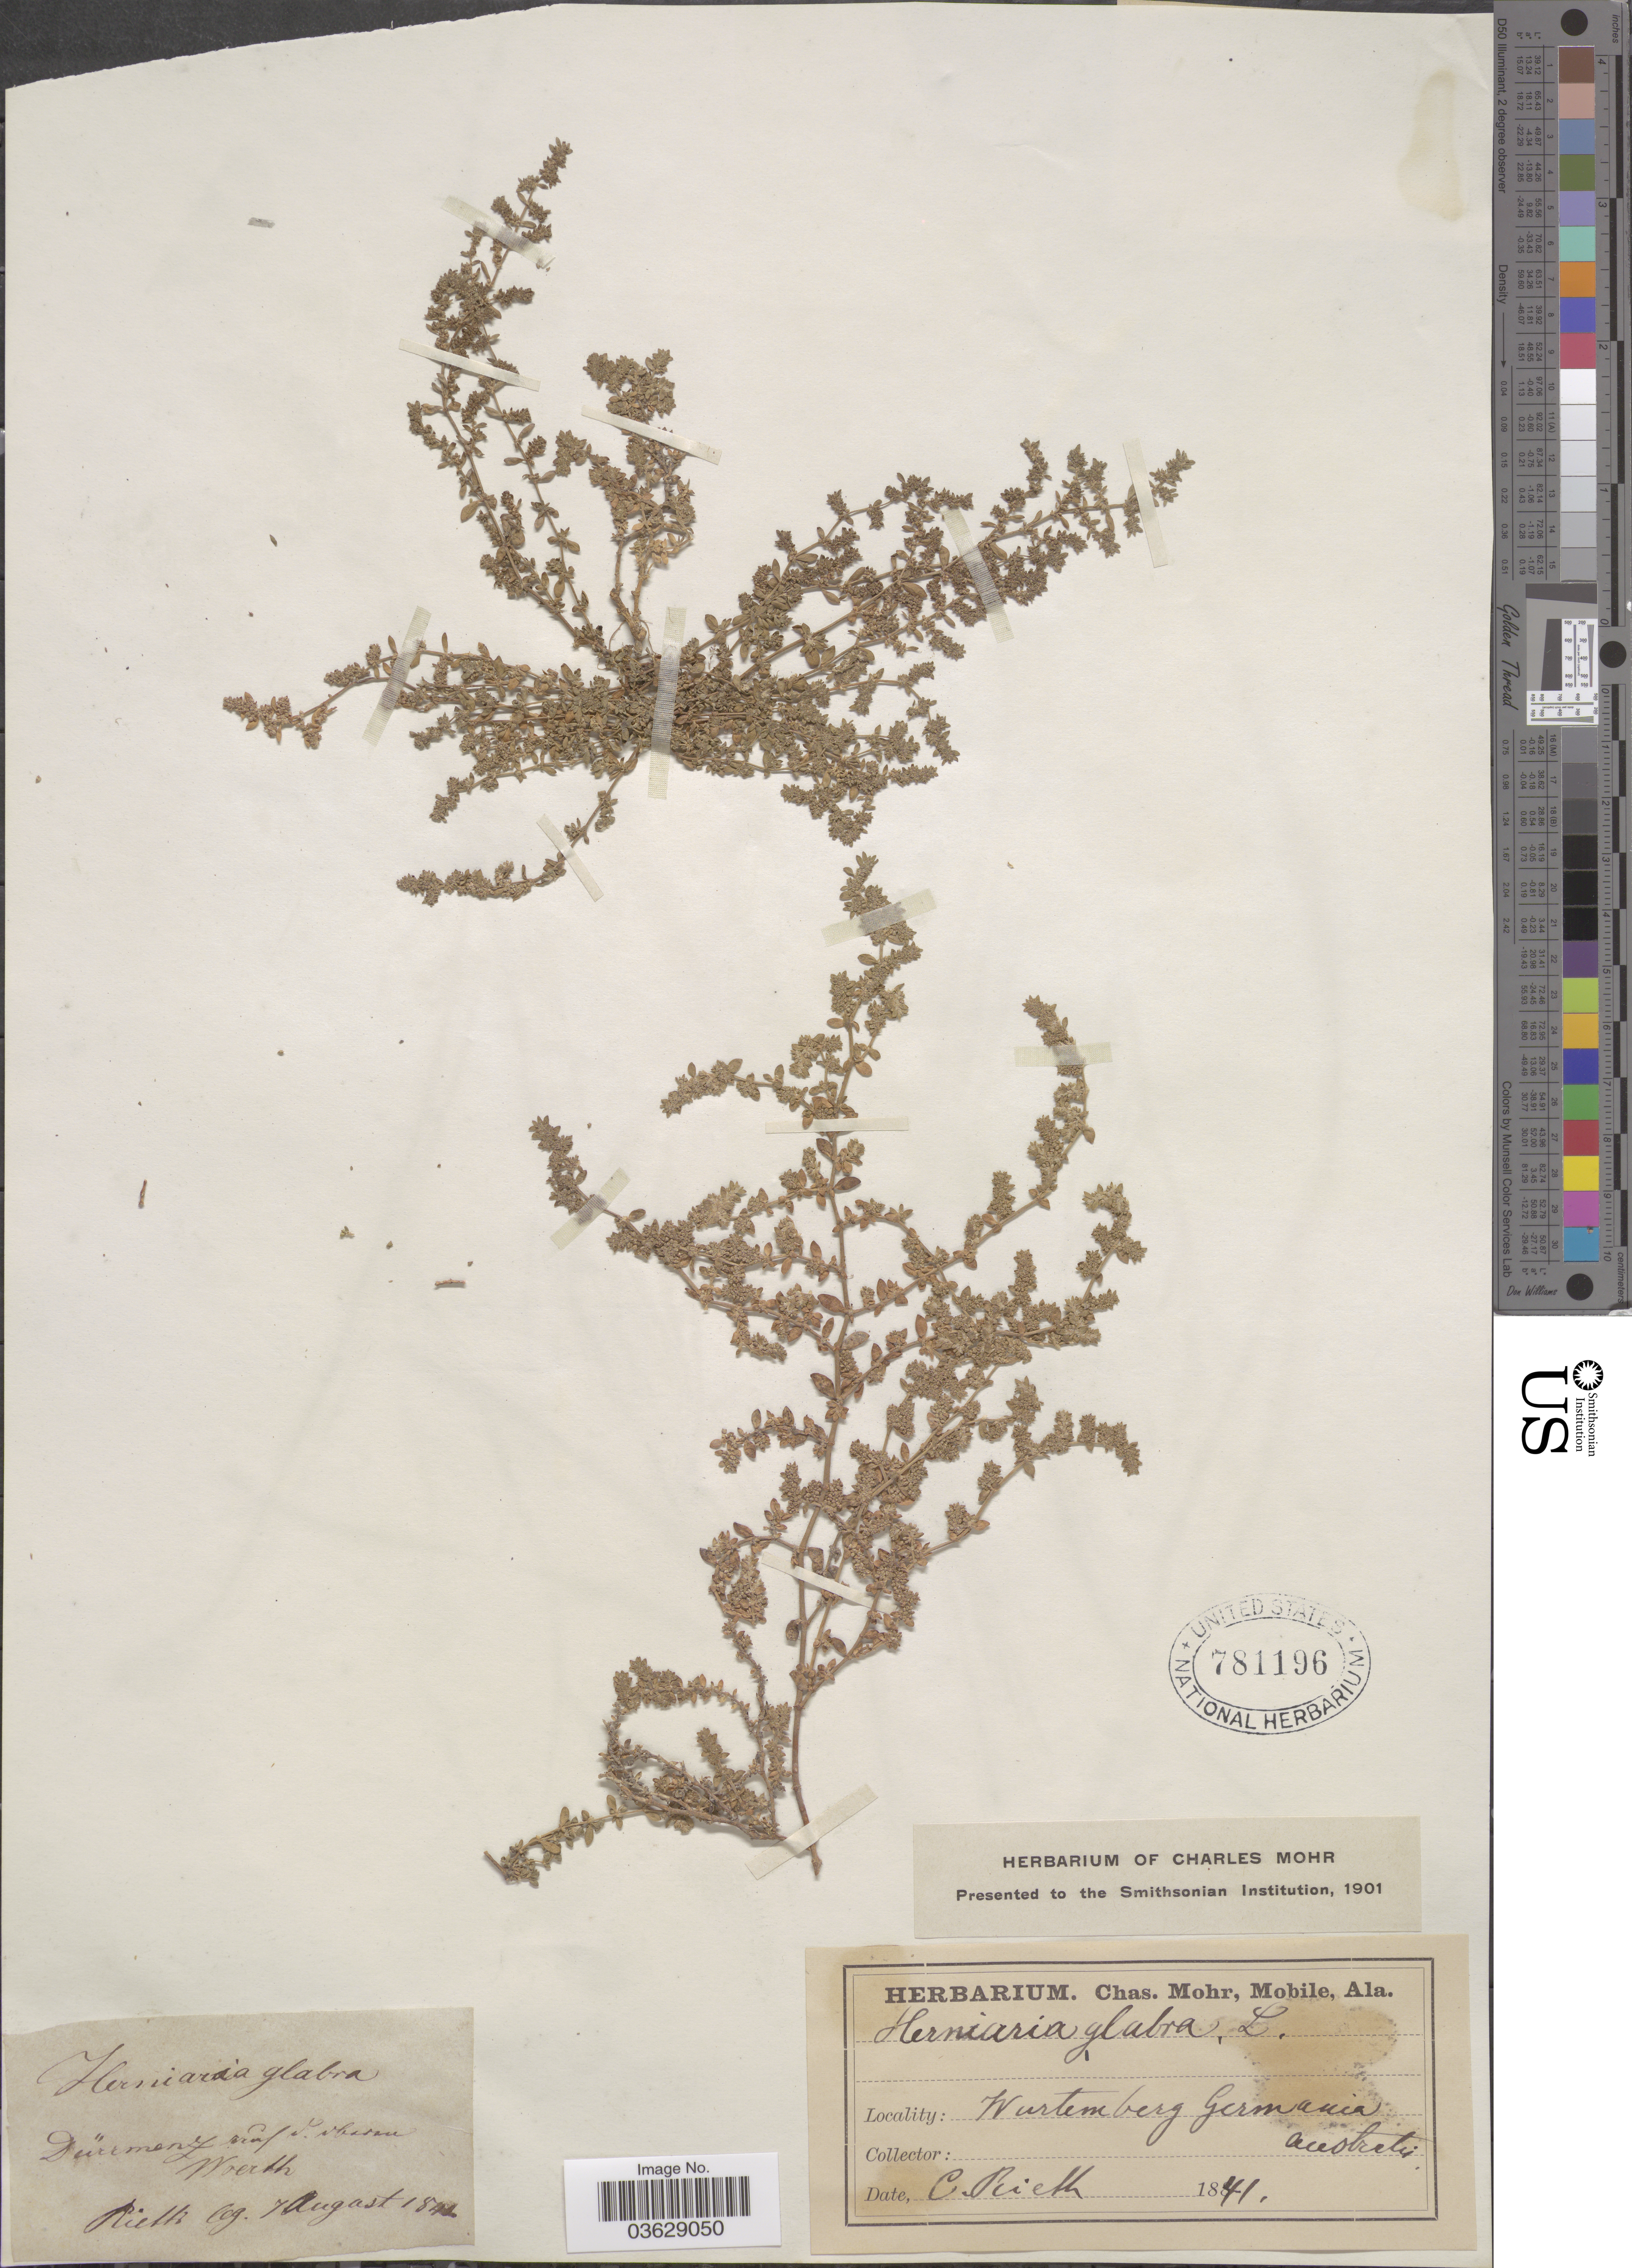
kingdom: Plantae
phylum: Tracheophyta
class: Magnoliopsida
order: Caryophyllales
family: Caryophyllaceae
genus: Herniaria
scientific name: Herniaria glabra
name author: L.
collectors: C. Rieth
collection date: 1841-08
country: Germany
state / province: Baden-Württemberg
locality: Dürrmenz auf Pibaren [interpreted] Woerth [interpreted]. Wurtemberg Germania australis.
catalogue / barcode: US 781196